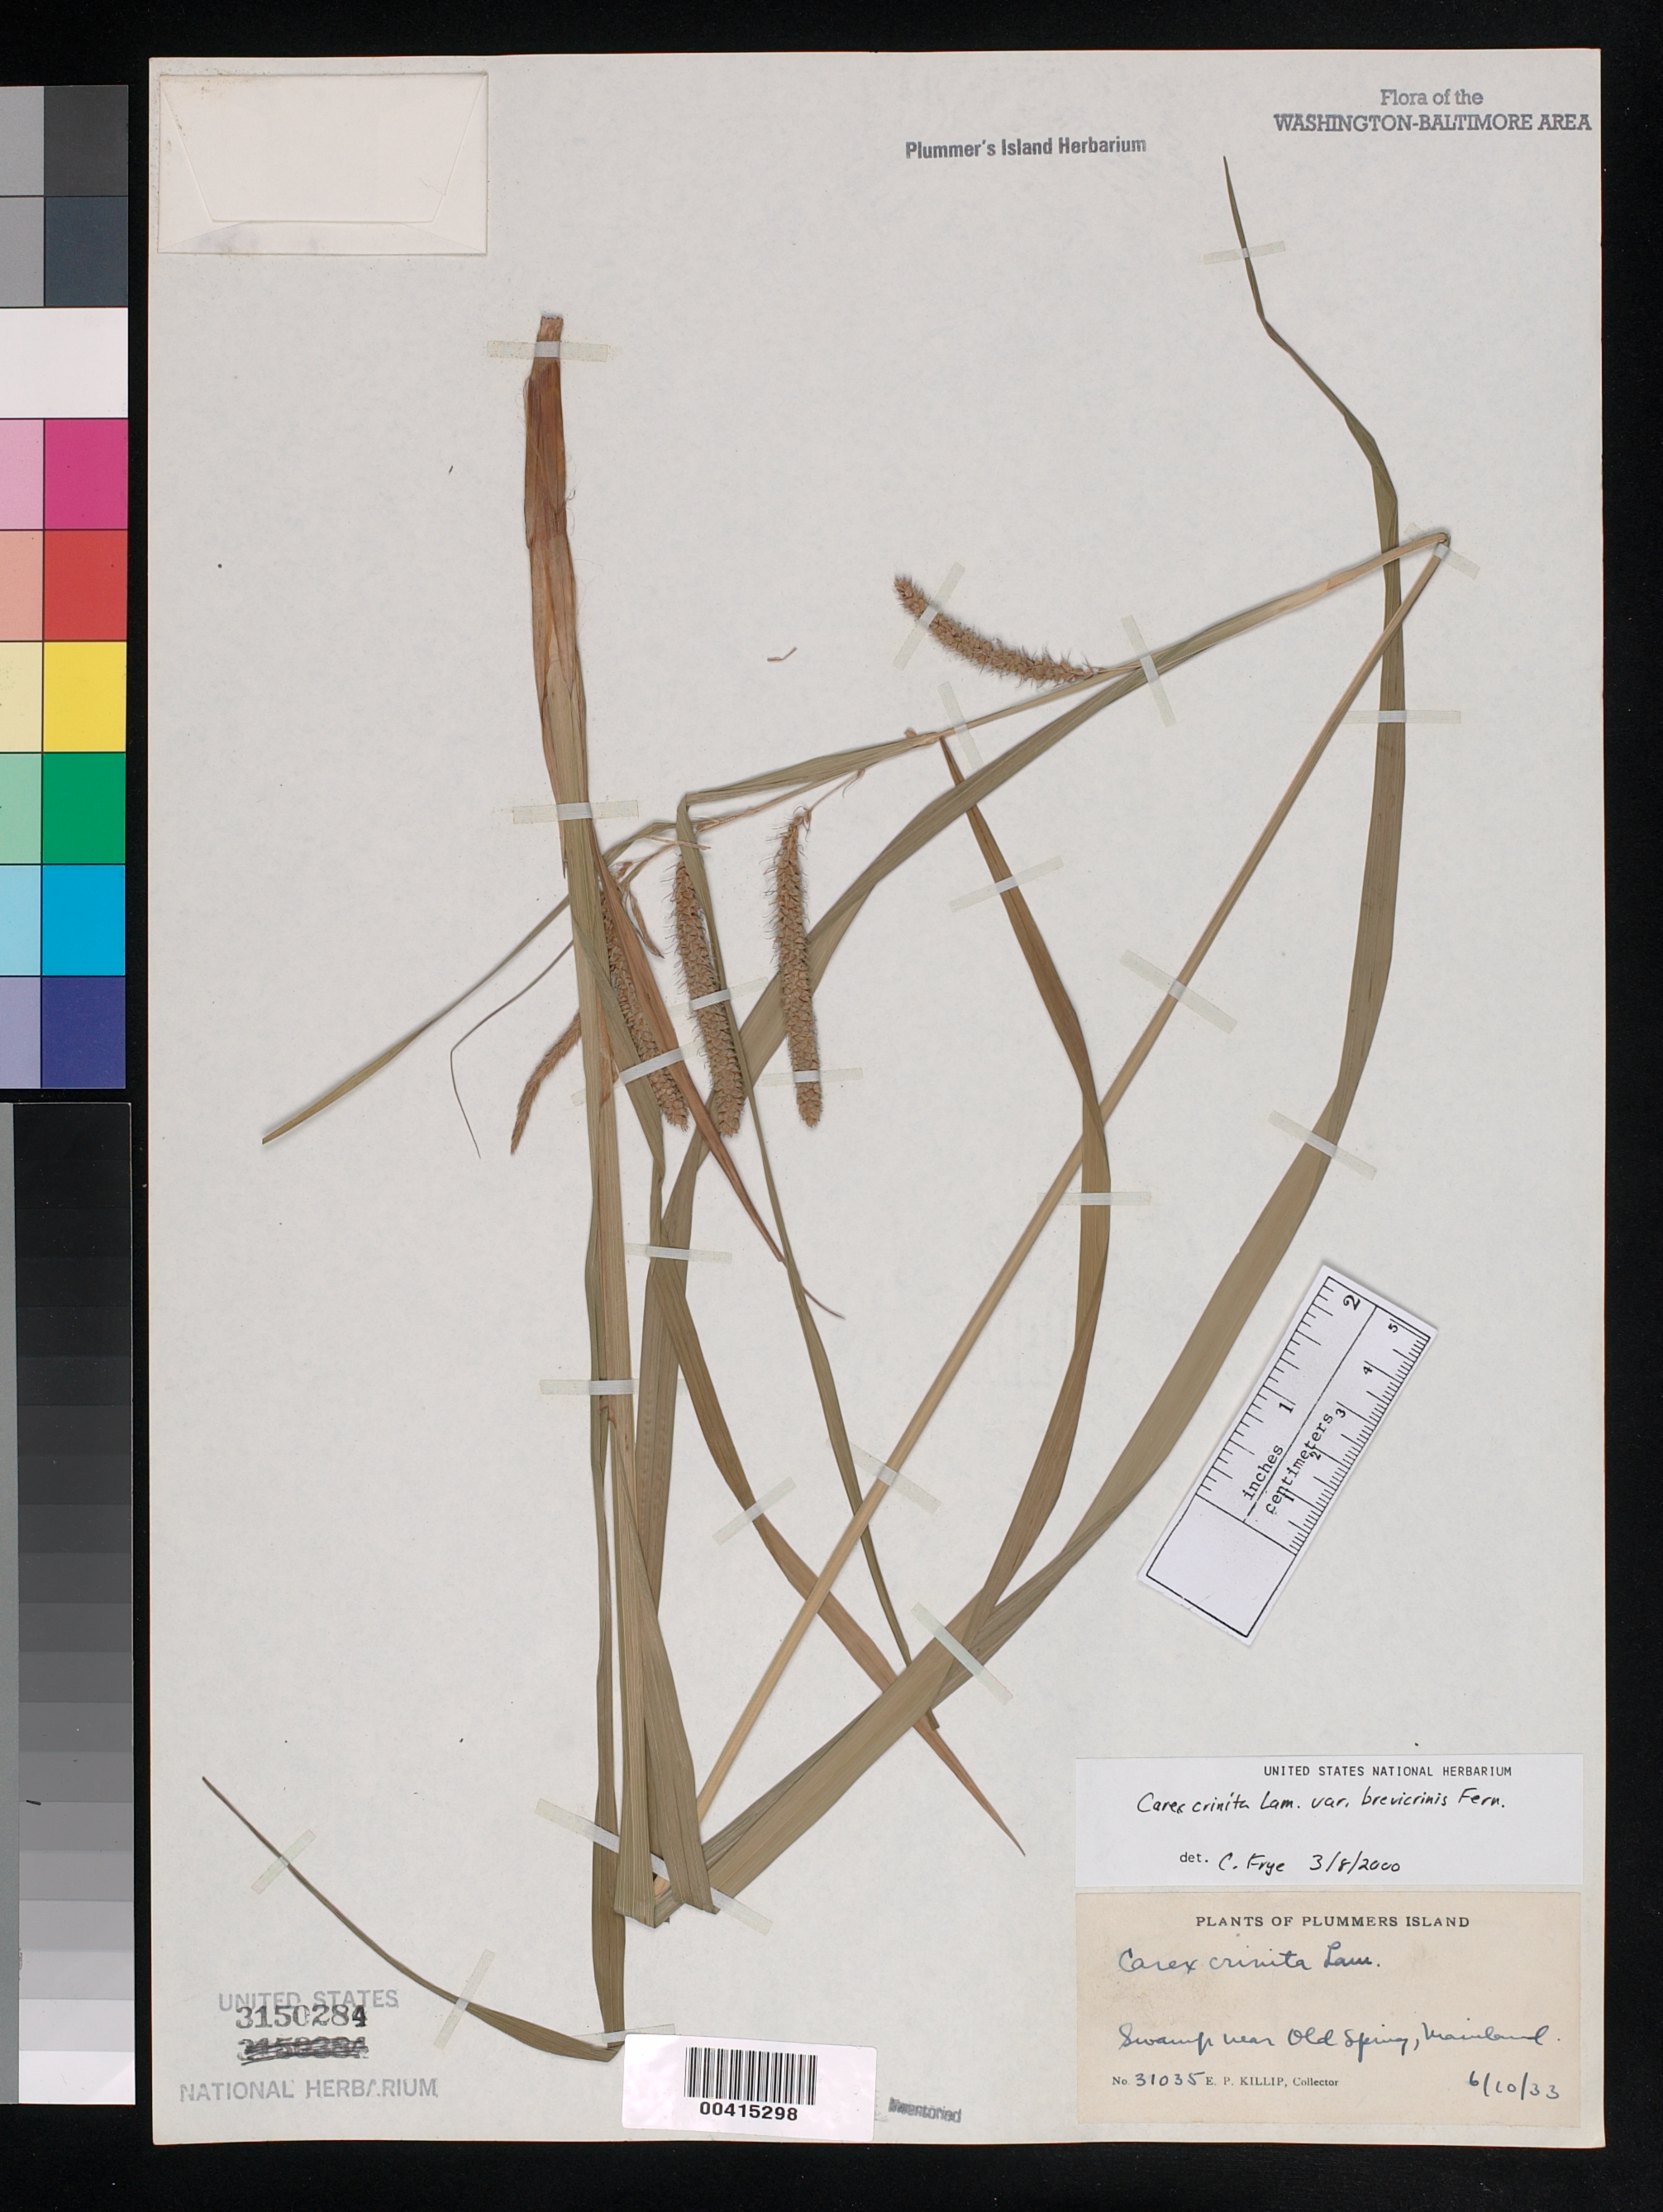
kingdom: Plantae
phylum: Tracheophyta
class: Liliopsida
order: Poales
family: Cyperaceae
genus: Carex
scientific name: Carex crinita var. brevicrinis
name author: Fernald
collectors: E. P. Killip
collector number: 31035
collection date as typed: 10 Jun 1933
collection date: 1933-06-10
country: United States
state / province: Maryland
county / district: Montgomery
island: Plummers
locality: Plummer's Island; Swamp near Old Spring Plummers Island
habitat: Swamp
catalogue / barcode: US 3150284